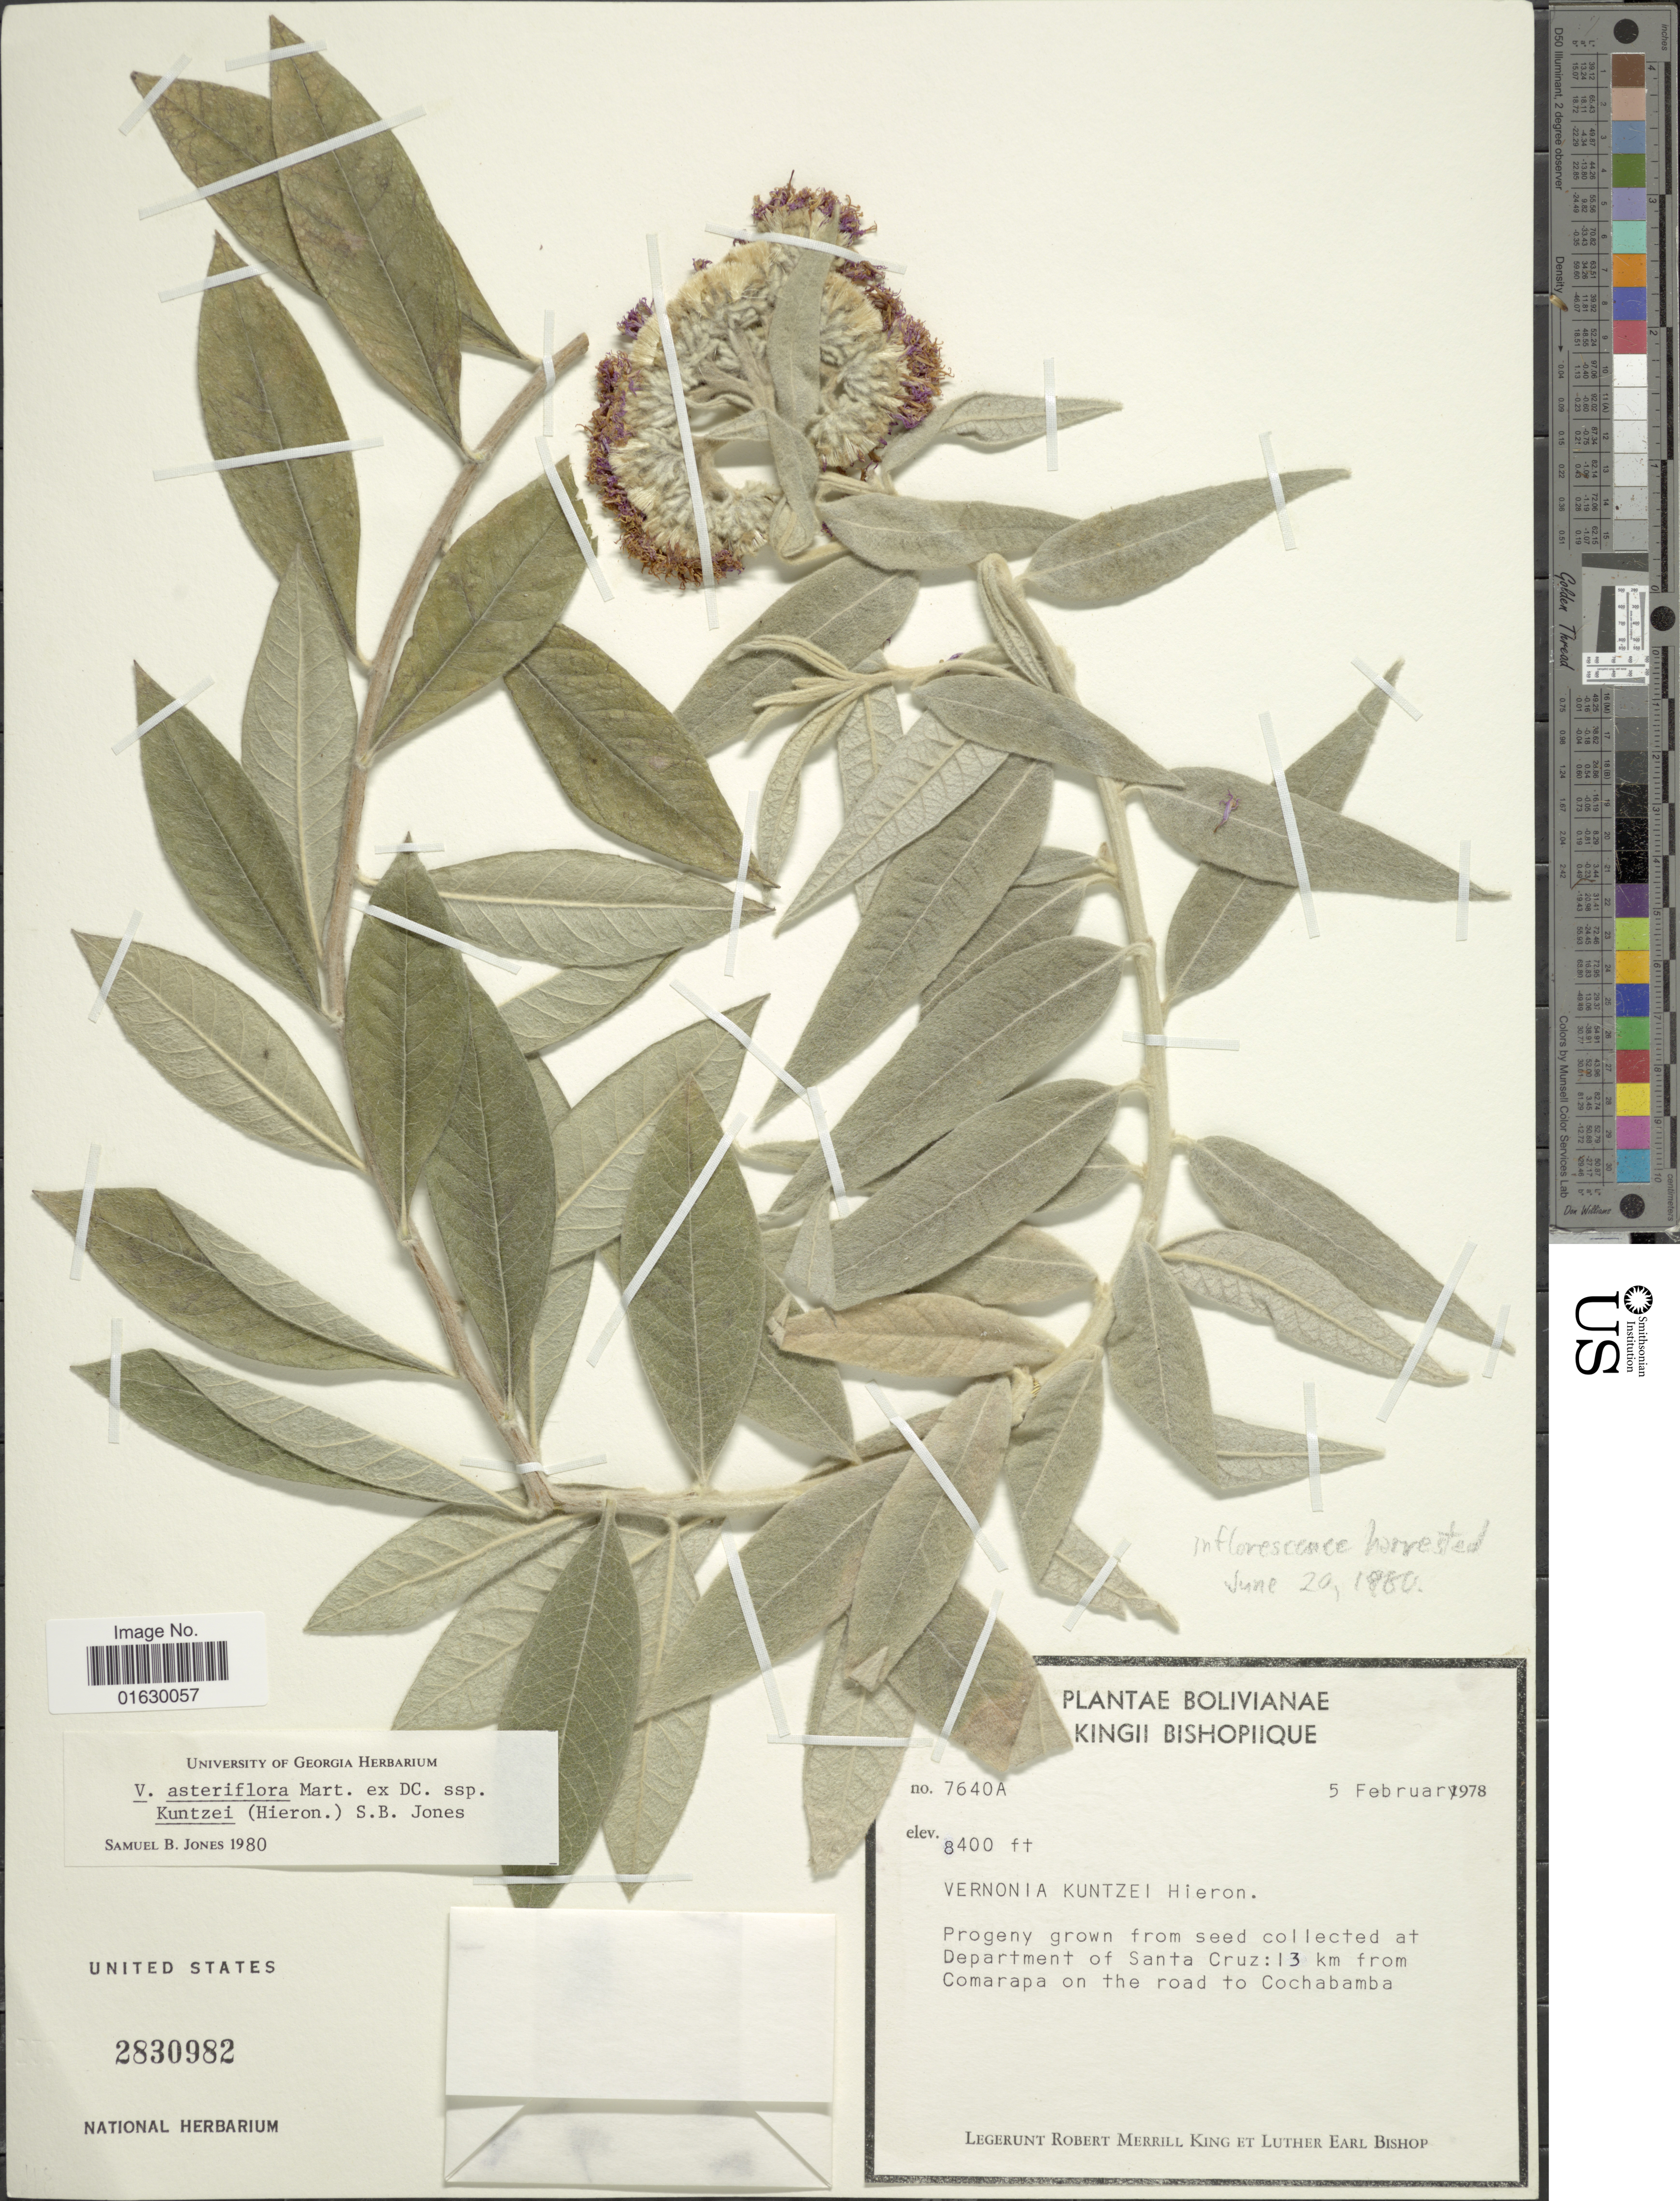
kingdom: Plantae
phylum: Tracheophyta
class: Magnoliopsida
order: Asterales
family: Asteraceae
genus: Lessingianthus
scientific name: Lessingianthus asteriflorus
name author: (Mart. ex DC.) H. Rob.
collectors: R. M. King & L. E. Bishop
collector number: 7640A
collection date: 1978-02-05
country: Bolivia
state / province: Santa Cruz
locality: Bolivianae, Department of Santa Cruz, 13 km from Comarapa on the road to Cochabamba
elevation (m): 2560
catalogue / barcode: US 2830982